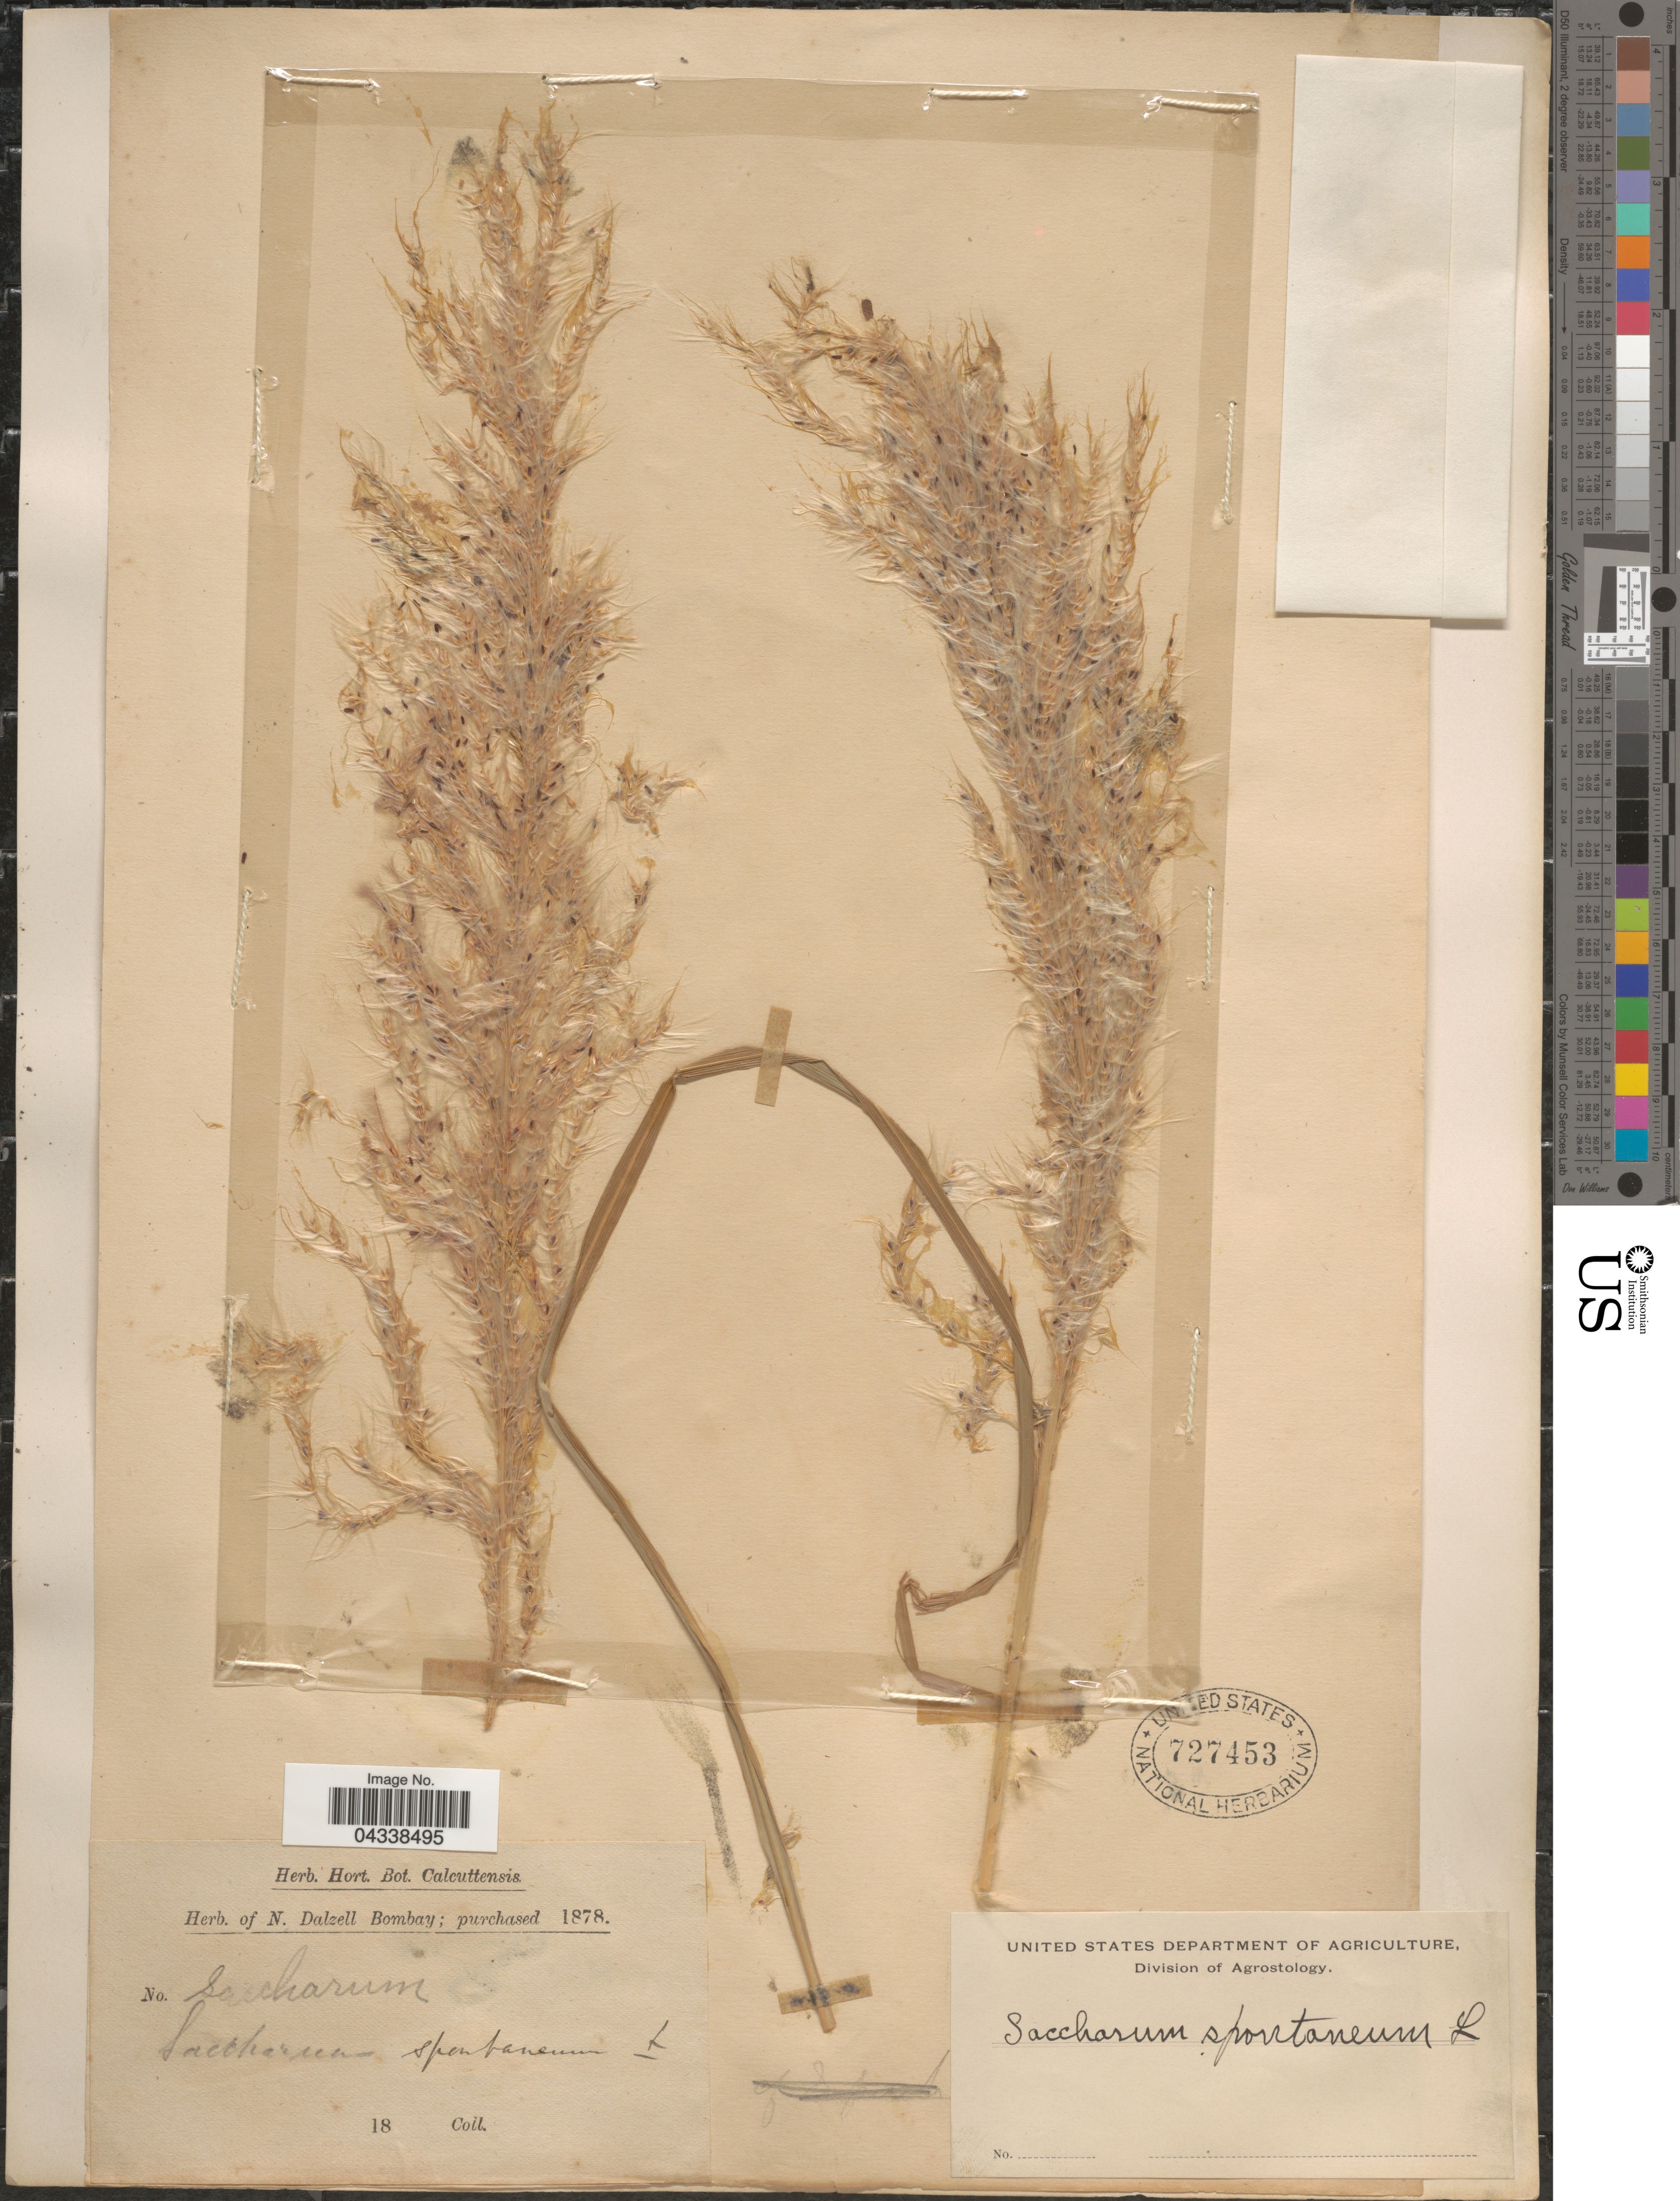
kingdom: Plantae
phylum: Tracheophyta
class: Liliopsida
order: Poales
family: Poaceae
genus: Saccharum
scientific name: Saccharum spontaneum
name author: L.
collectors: Ex herb. of N. Dalzell Bombay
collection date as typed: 18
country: India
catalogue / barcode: US 727453